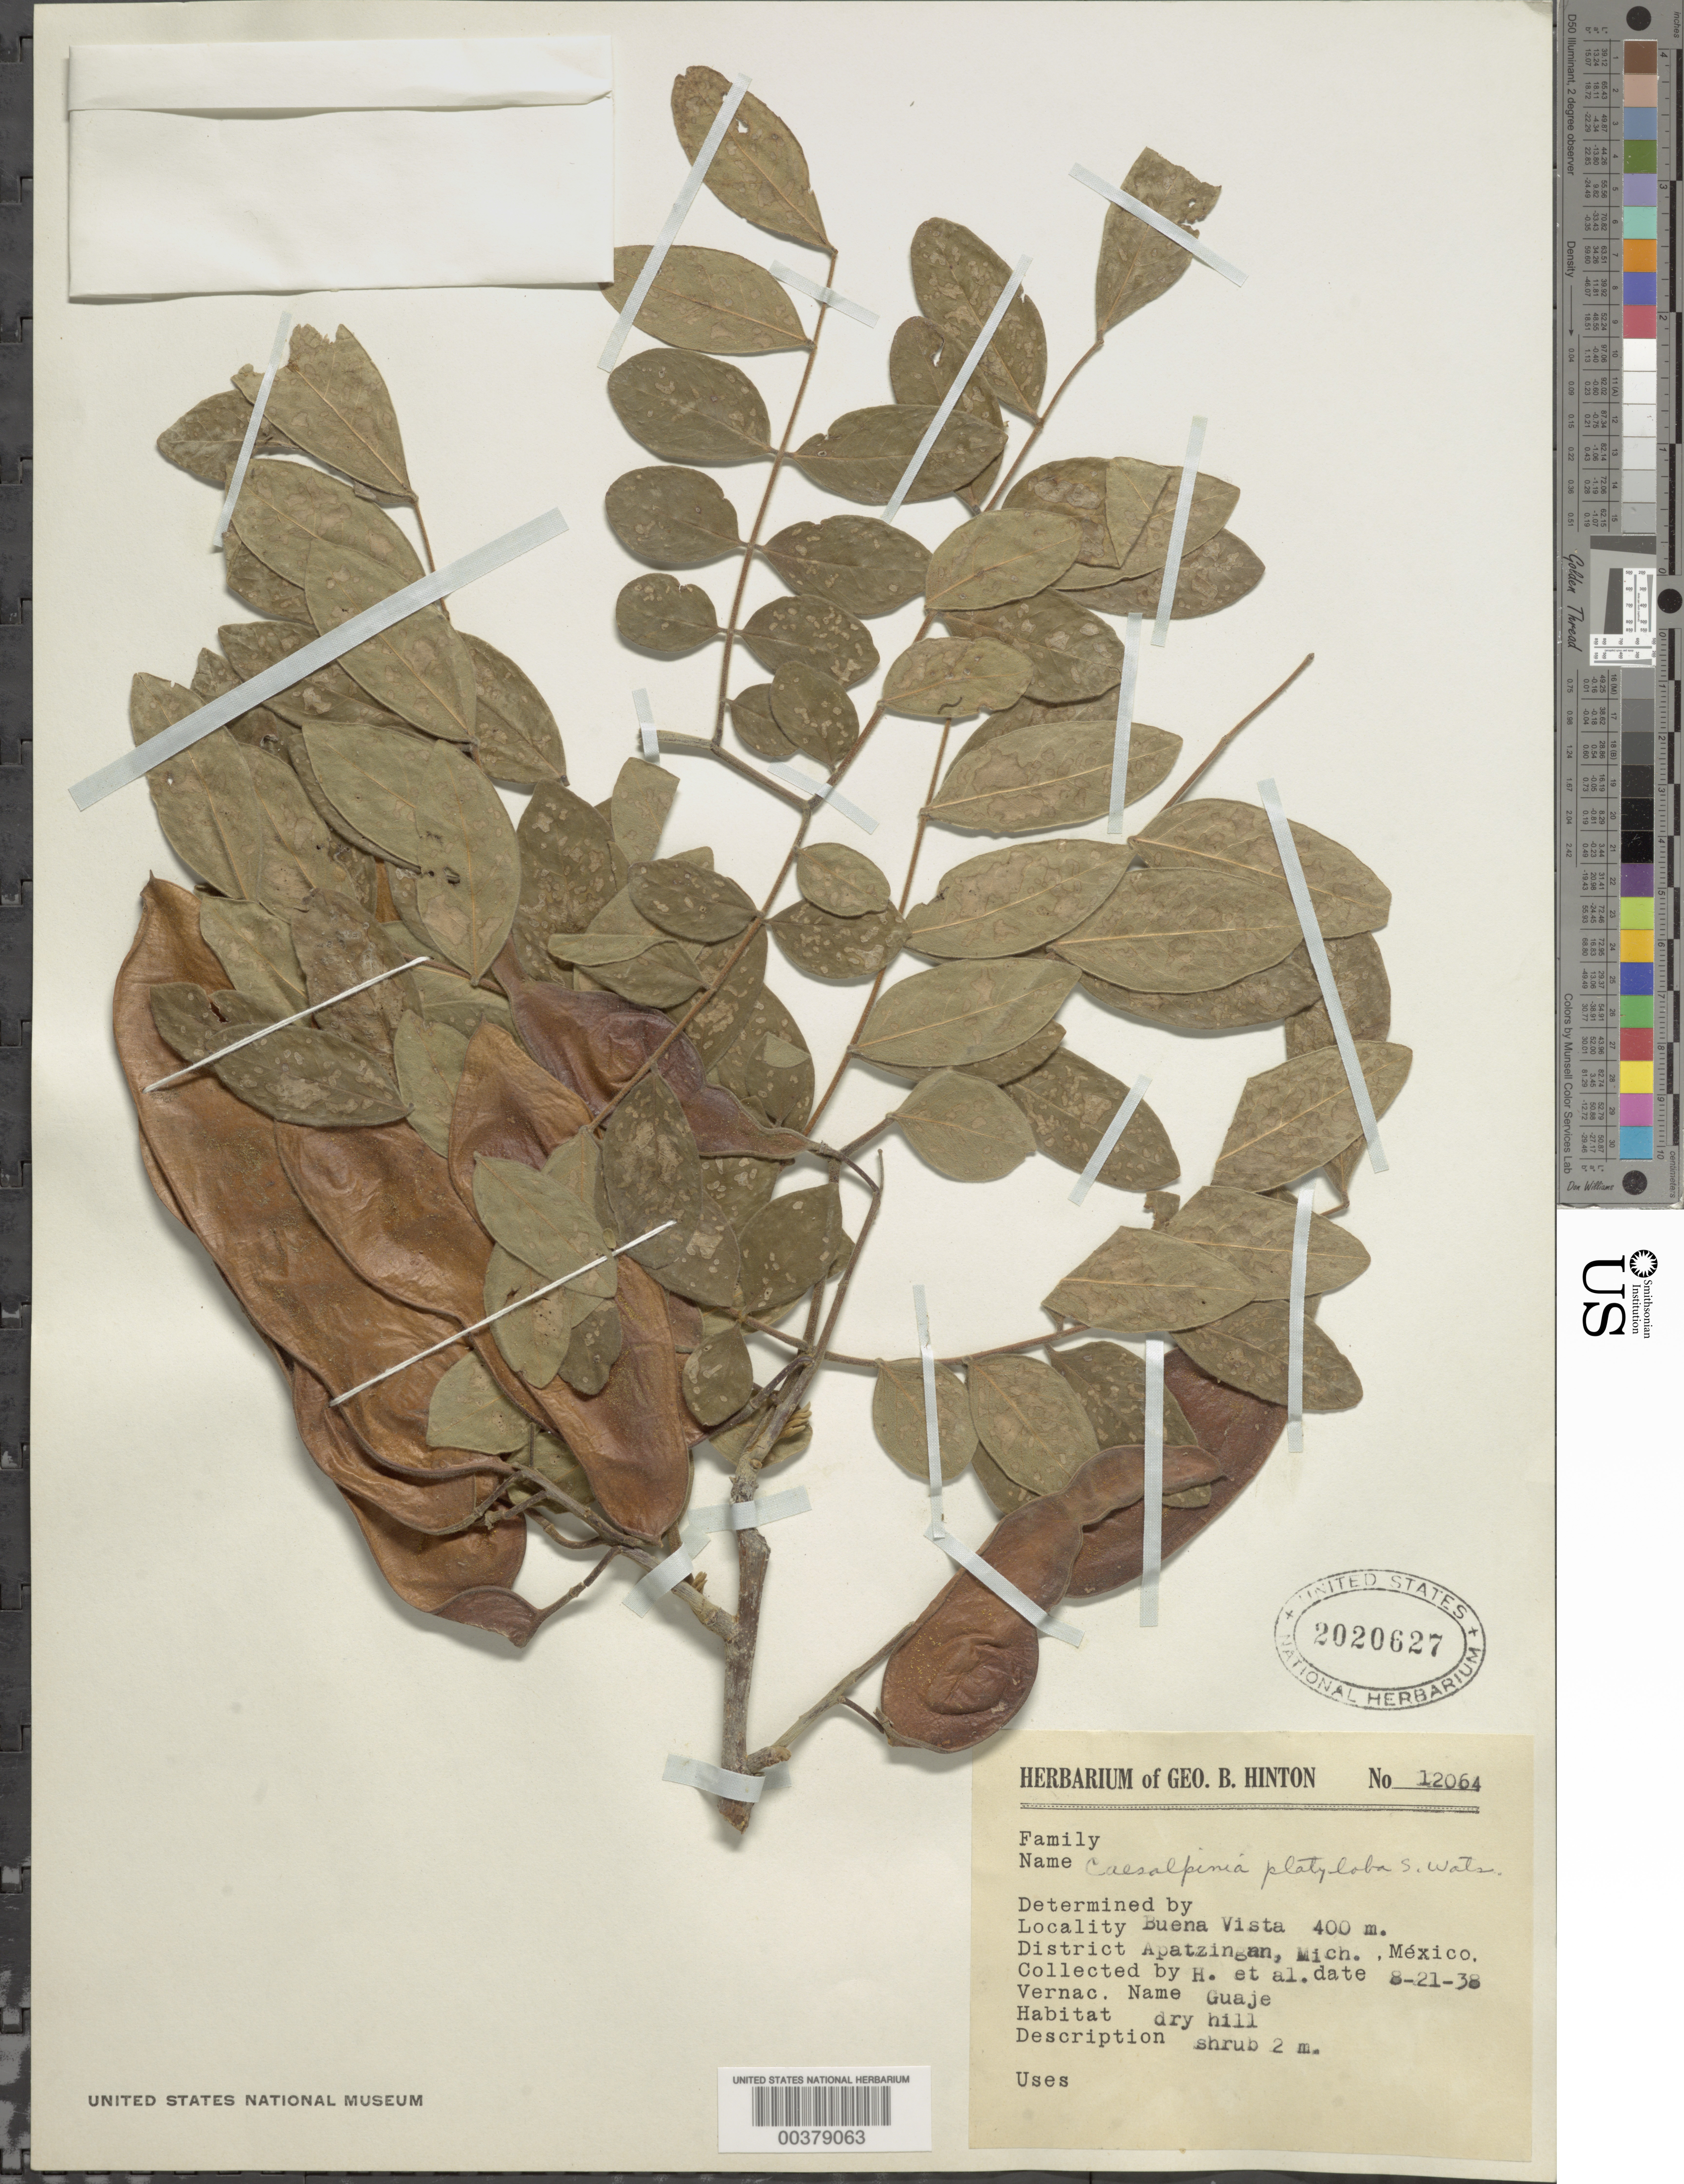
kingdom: Plantae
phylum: Tracheophyta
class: Magnoliopsida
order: Fabales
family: Fabaceae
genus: Coulteria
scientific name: Coulteria platyloba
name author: (S. Watson) N. Zamora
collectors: G. B. Hinton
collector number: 12064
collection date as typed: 21 Aug 1938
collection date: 1938-08-21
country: Mexico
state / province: Michoacán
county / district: Apatzingán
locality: Buena Vista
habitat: Dry hill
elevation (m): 400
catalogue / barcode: US 2020627